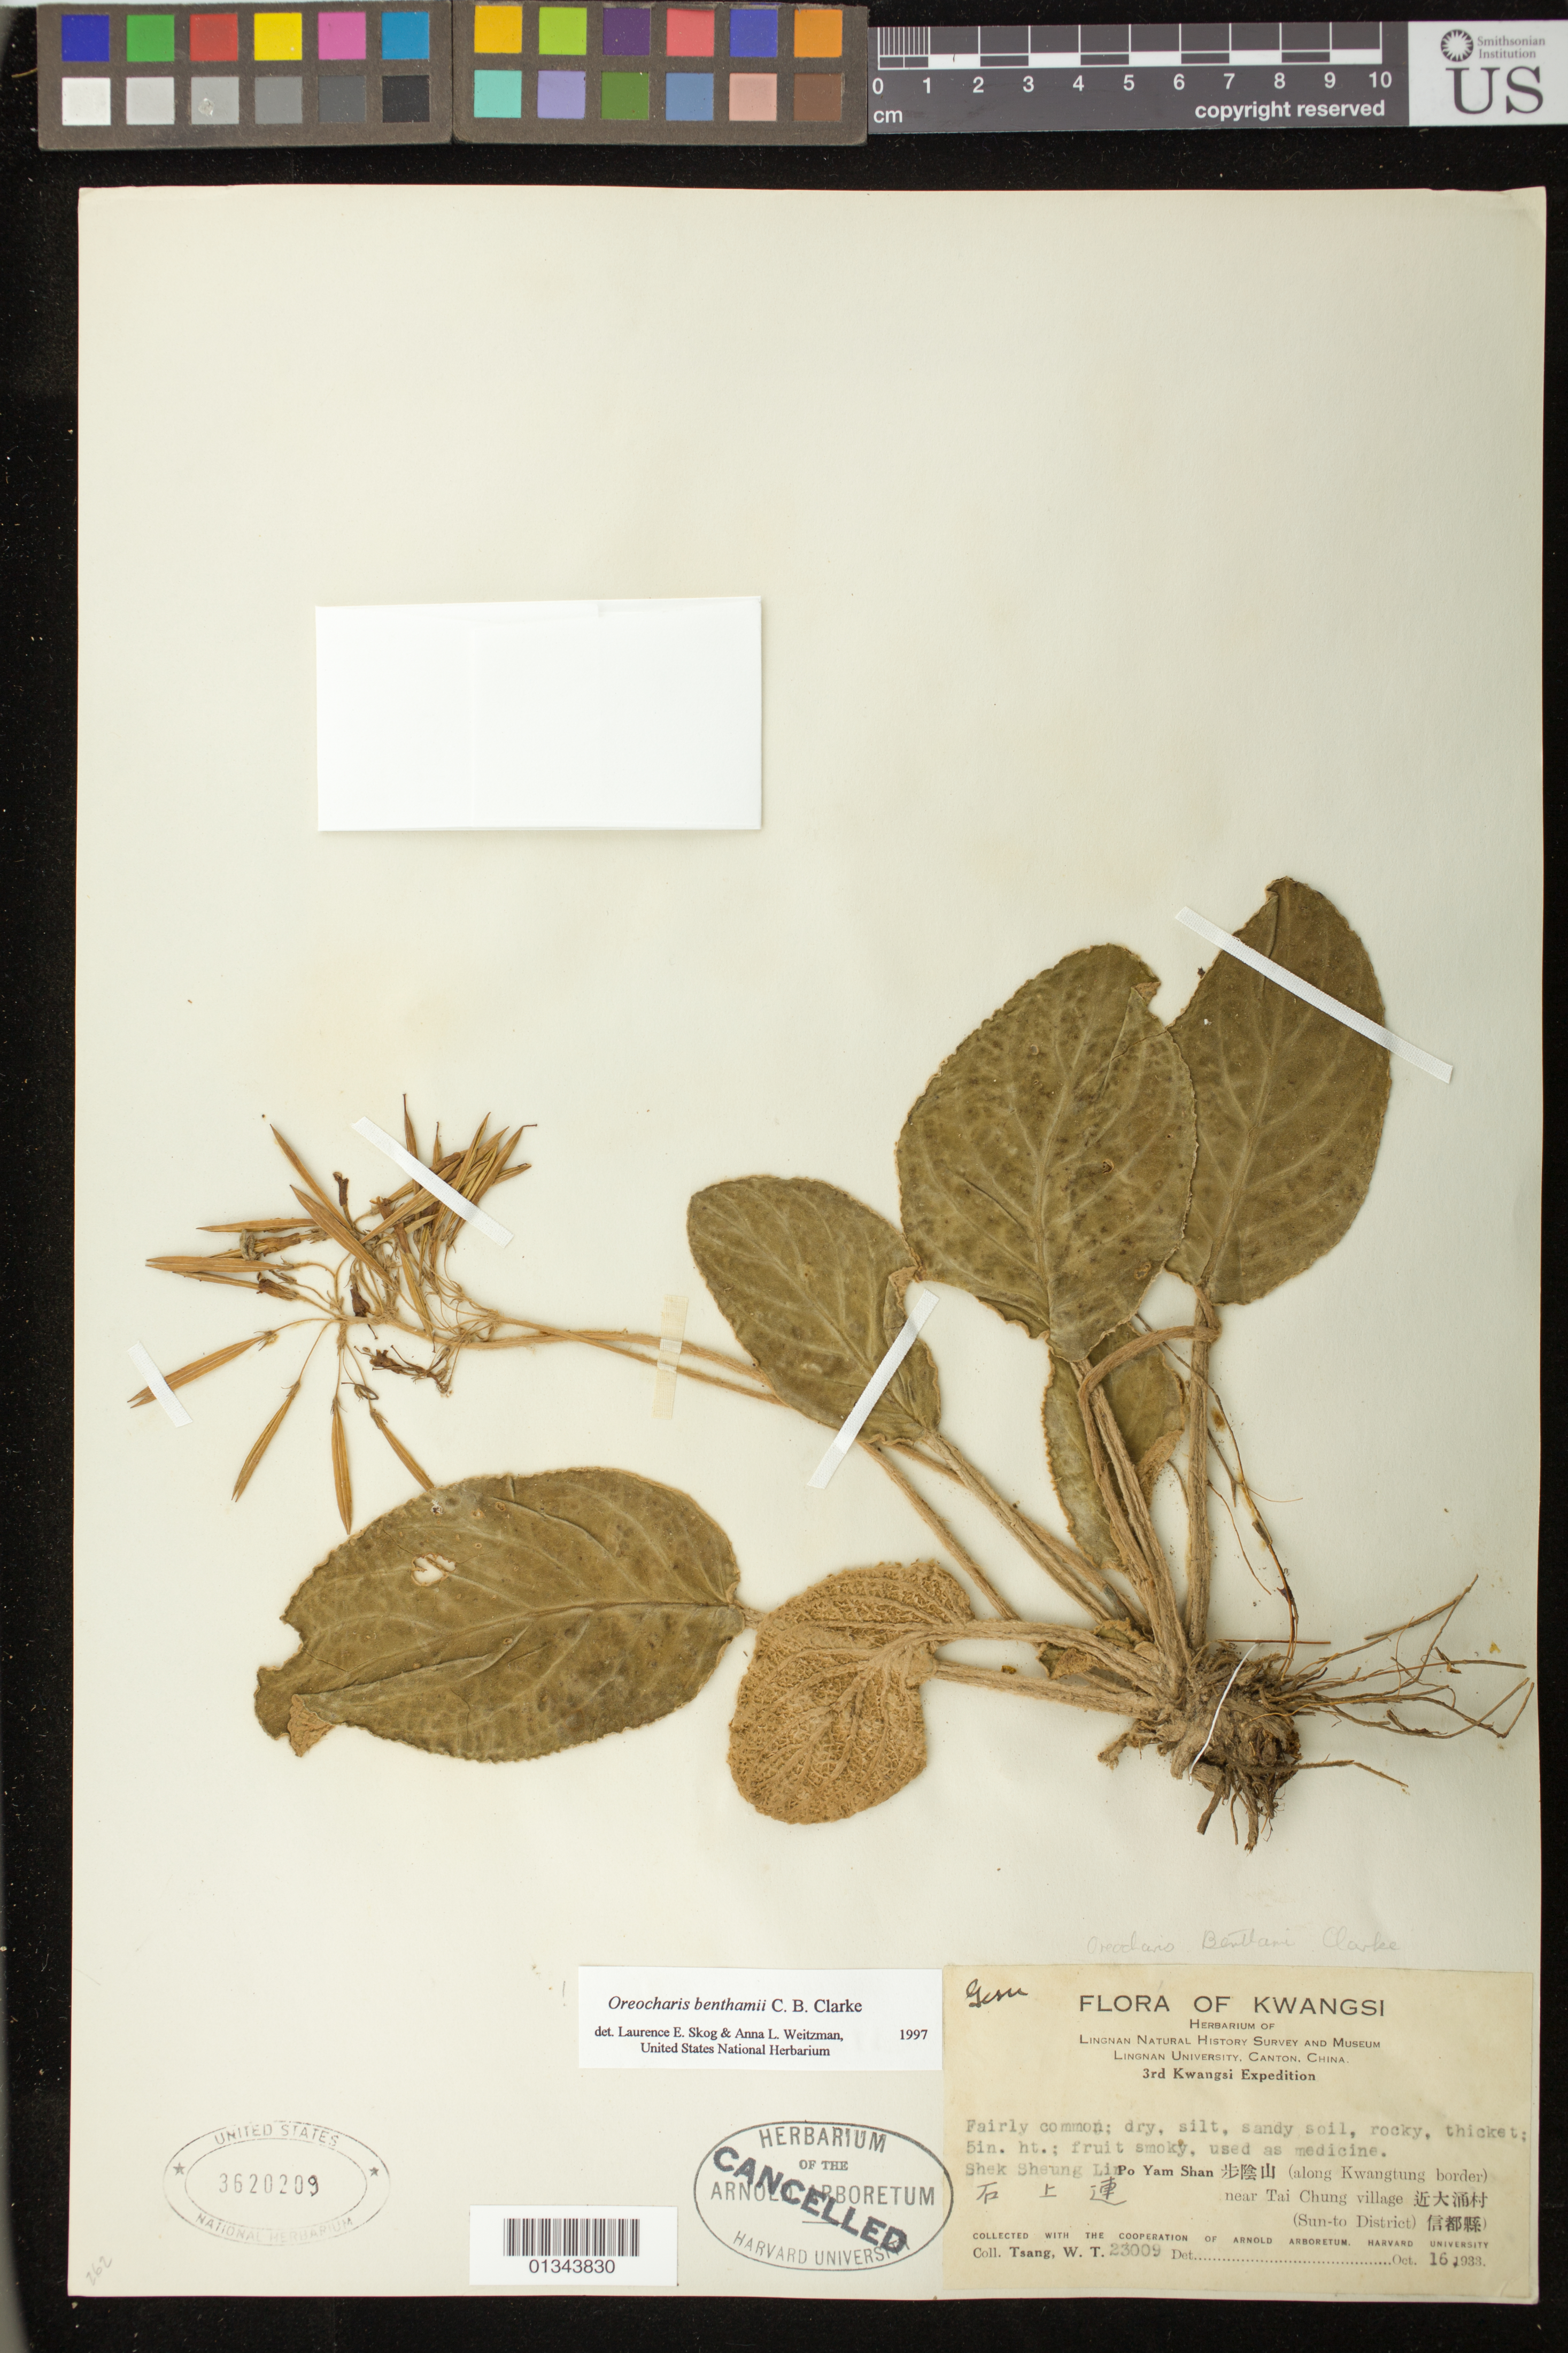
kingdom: Plantae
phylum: Tracheophyta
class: Magnoliopsida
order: Lamiales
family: Gesneriaceae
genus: Oreocharis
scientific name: Oreocharis benthamii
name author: C.B. Clarke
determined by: Skog, L. E.; Weitzman, A. L.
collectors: W. T. Tsang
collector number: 23009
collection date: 1933-10-16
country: China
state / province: Guangxi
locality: Kwangsi, along Kwangtung Border, Sun-to District, Shek Sheung Lin, Po Yam Shan near Tai Chung village.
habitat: Dry, silt, sandy soil, rocky, thicket.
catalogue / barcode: US 3620209